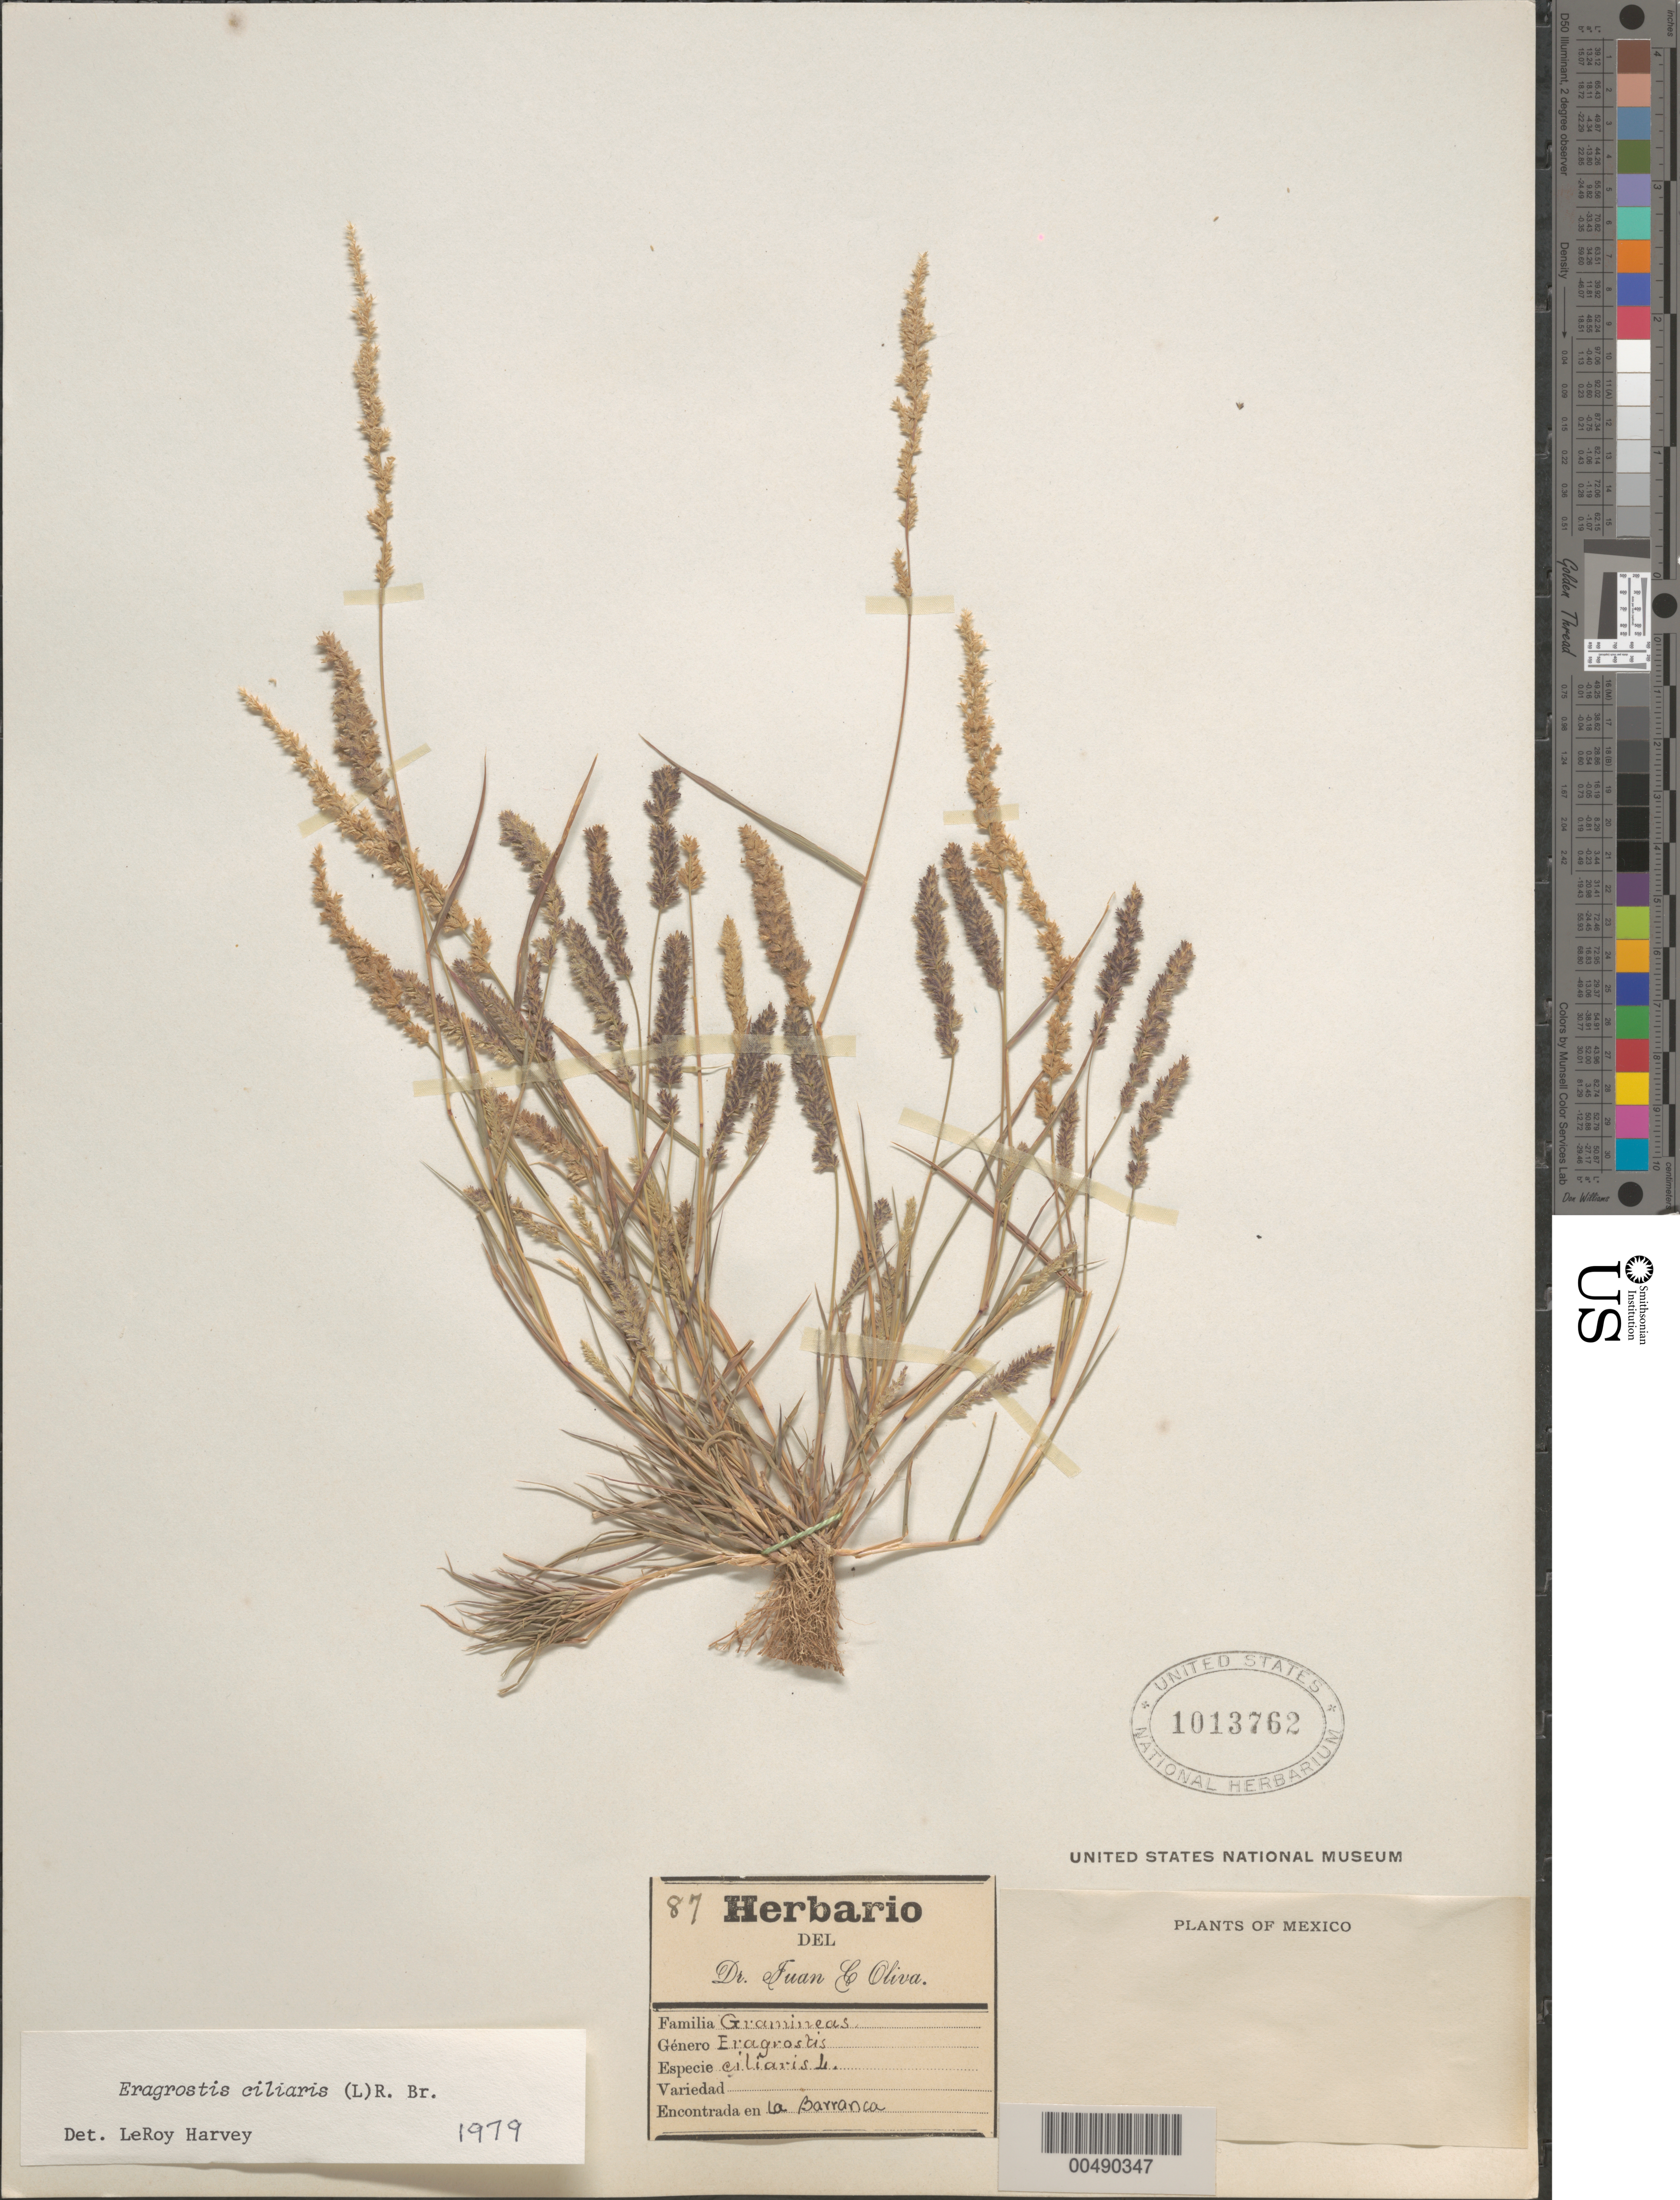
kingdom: Plantae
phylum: Tracheophyta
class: Liliopsida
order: Poales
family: Poaceae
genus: Eragrostis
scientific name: Eragrostis ciliaris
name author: (L.) R. Br.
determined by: Harvey, L.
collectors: J. C. Oliva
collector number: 87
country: Mexico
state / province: Durango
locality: San Ramon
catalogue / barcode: US 1013762